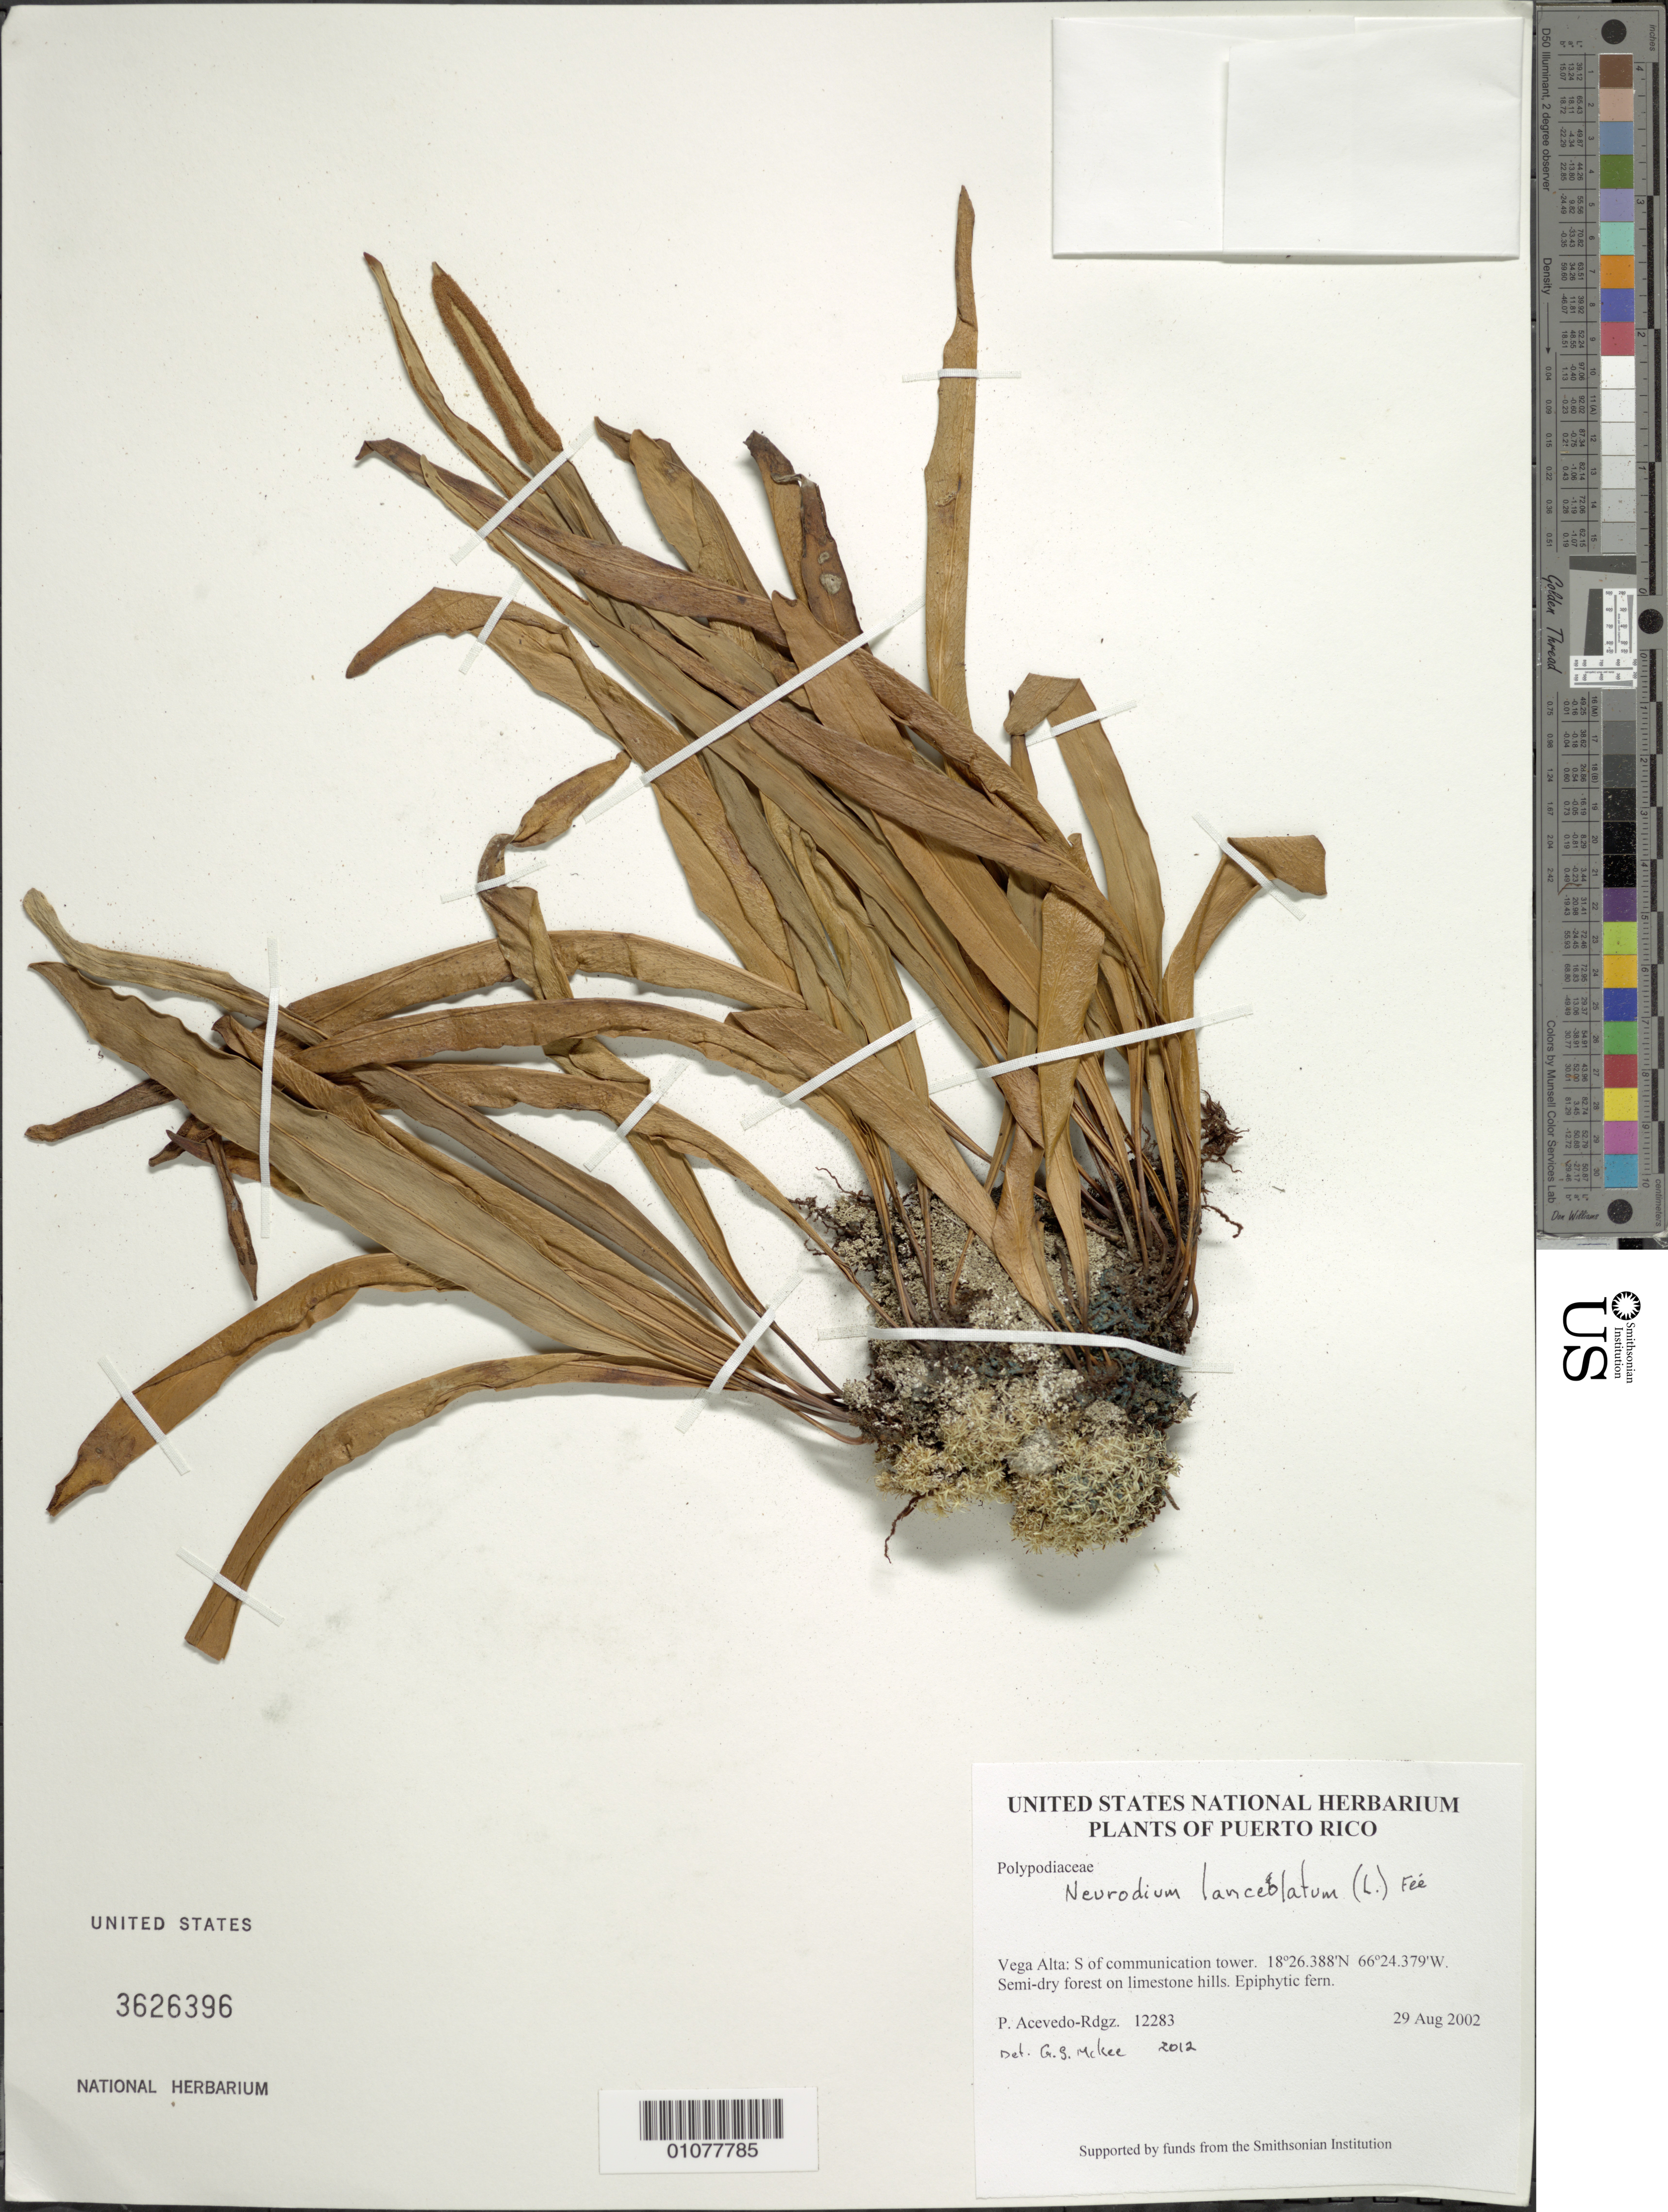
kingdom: Plantae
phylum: Tracheophyta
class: Polypodiopsida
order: Polypodiales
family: Polypodiaceae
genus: Pleopeltis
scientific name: Pleopeltis marginata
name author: A.R. Sm. & Tejero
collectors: P. Acevedo-Rodr.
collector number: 12283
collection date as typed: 29 Aug 2002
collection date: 2002-08-29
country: Puerto Rico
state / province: Vega Alta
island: Puerto Rico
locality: Vega Alta: S of communication tower.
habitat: Semi-dry forest on limestone hills.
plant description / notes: NY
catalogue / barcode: US 3626396